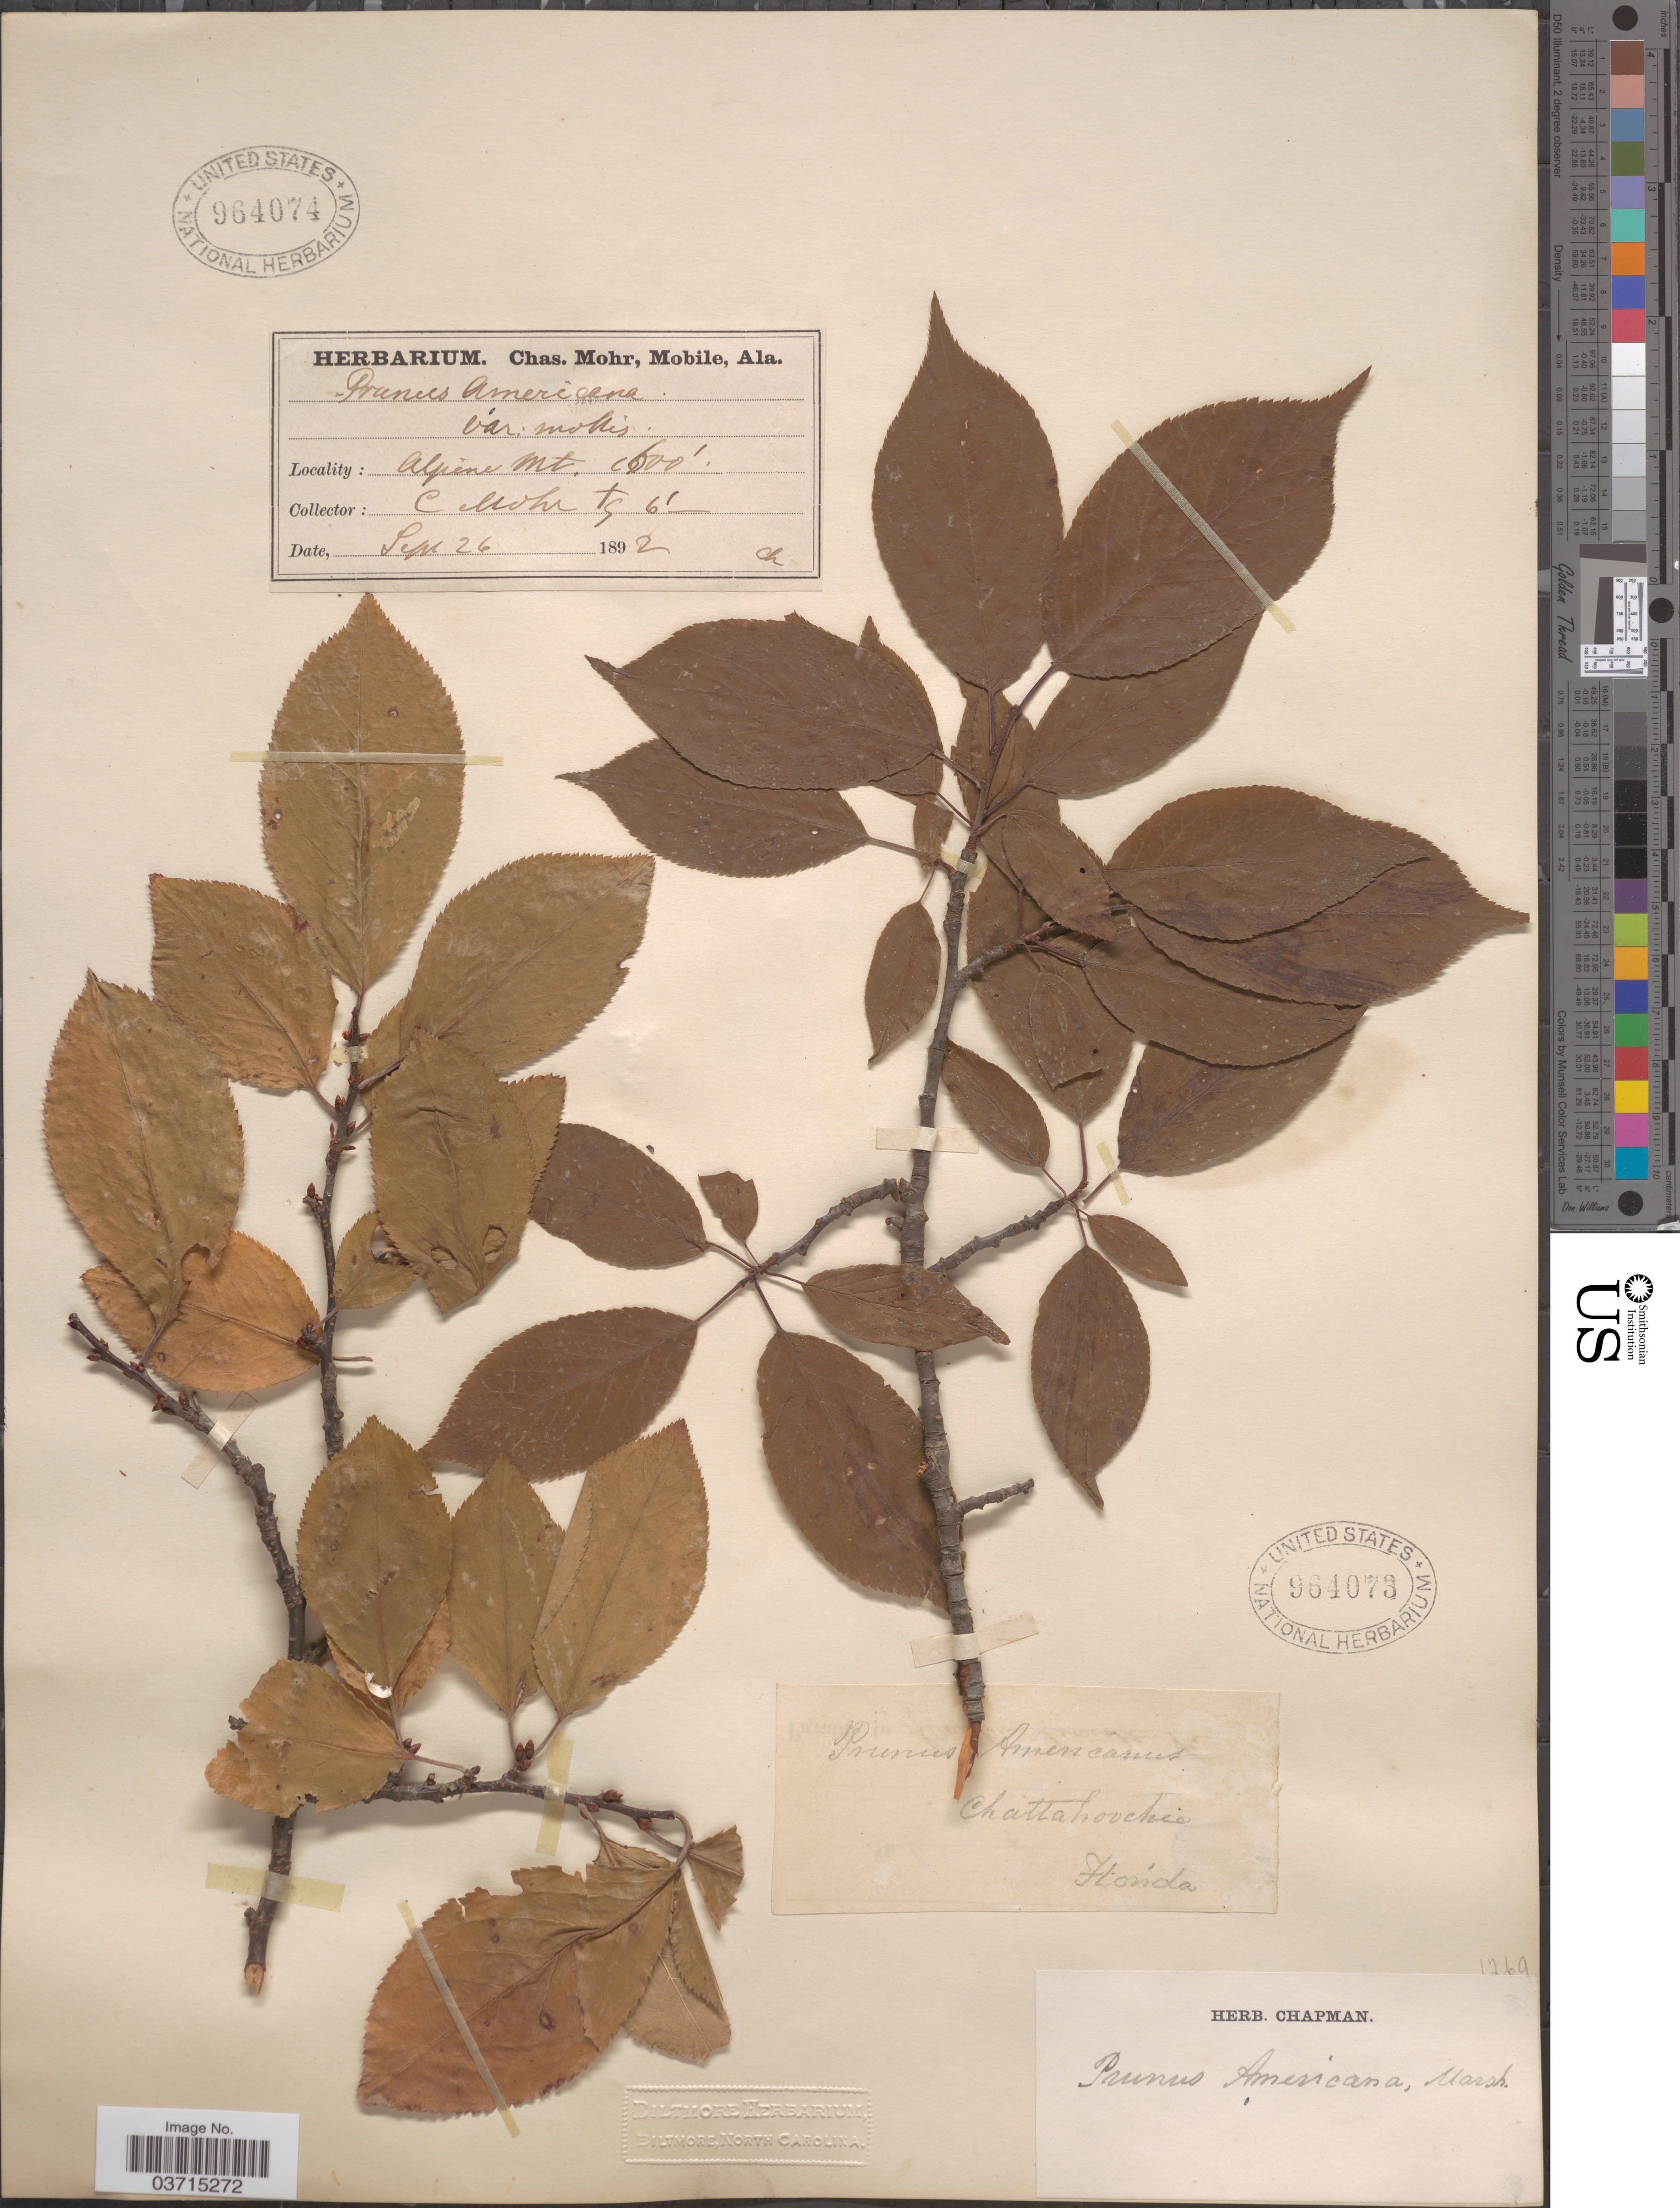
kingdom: Plantae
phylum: Tracheophyta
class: Magnoliopsida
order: Rosales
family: Rosaceae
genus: Prunus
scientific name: Prunus americana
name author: Marshall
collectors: ex herb. Chapman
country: United States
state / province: Florida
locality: Chattahoochee.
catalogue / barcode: US 964073-2